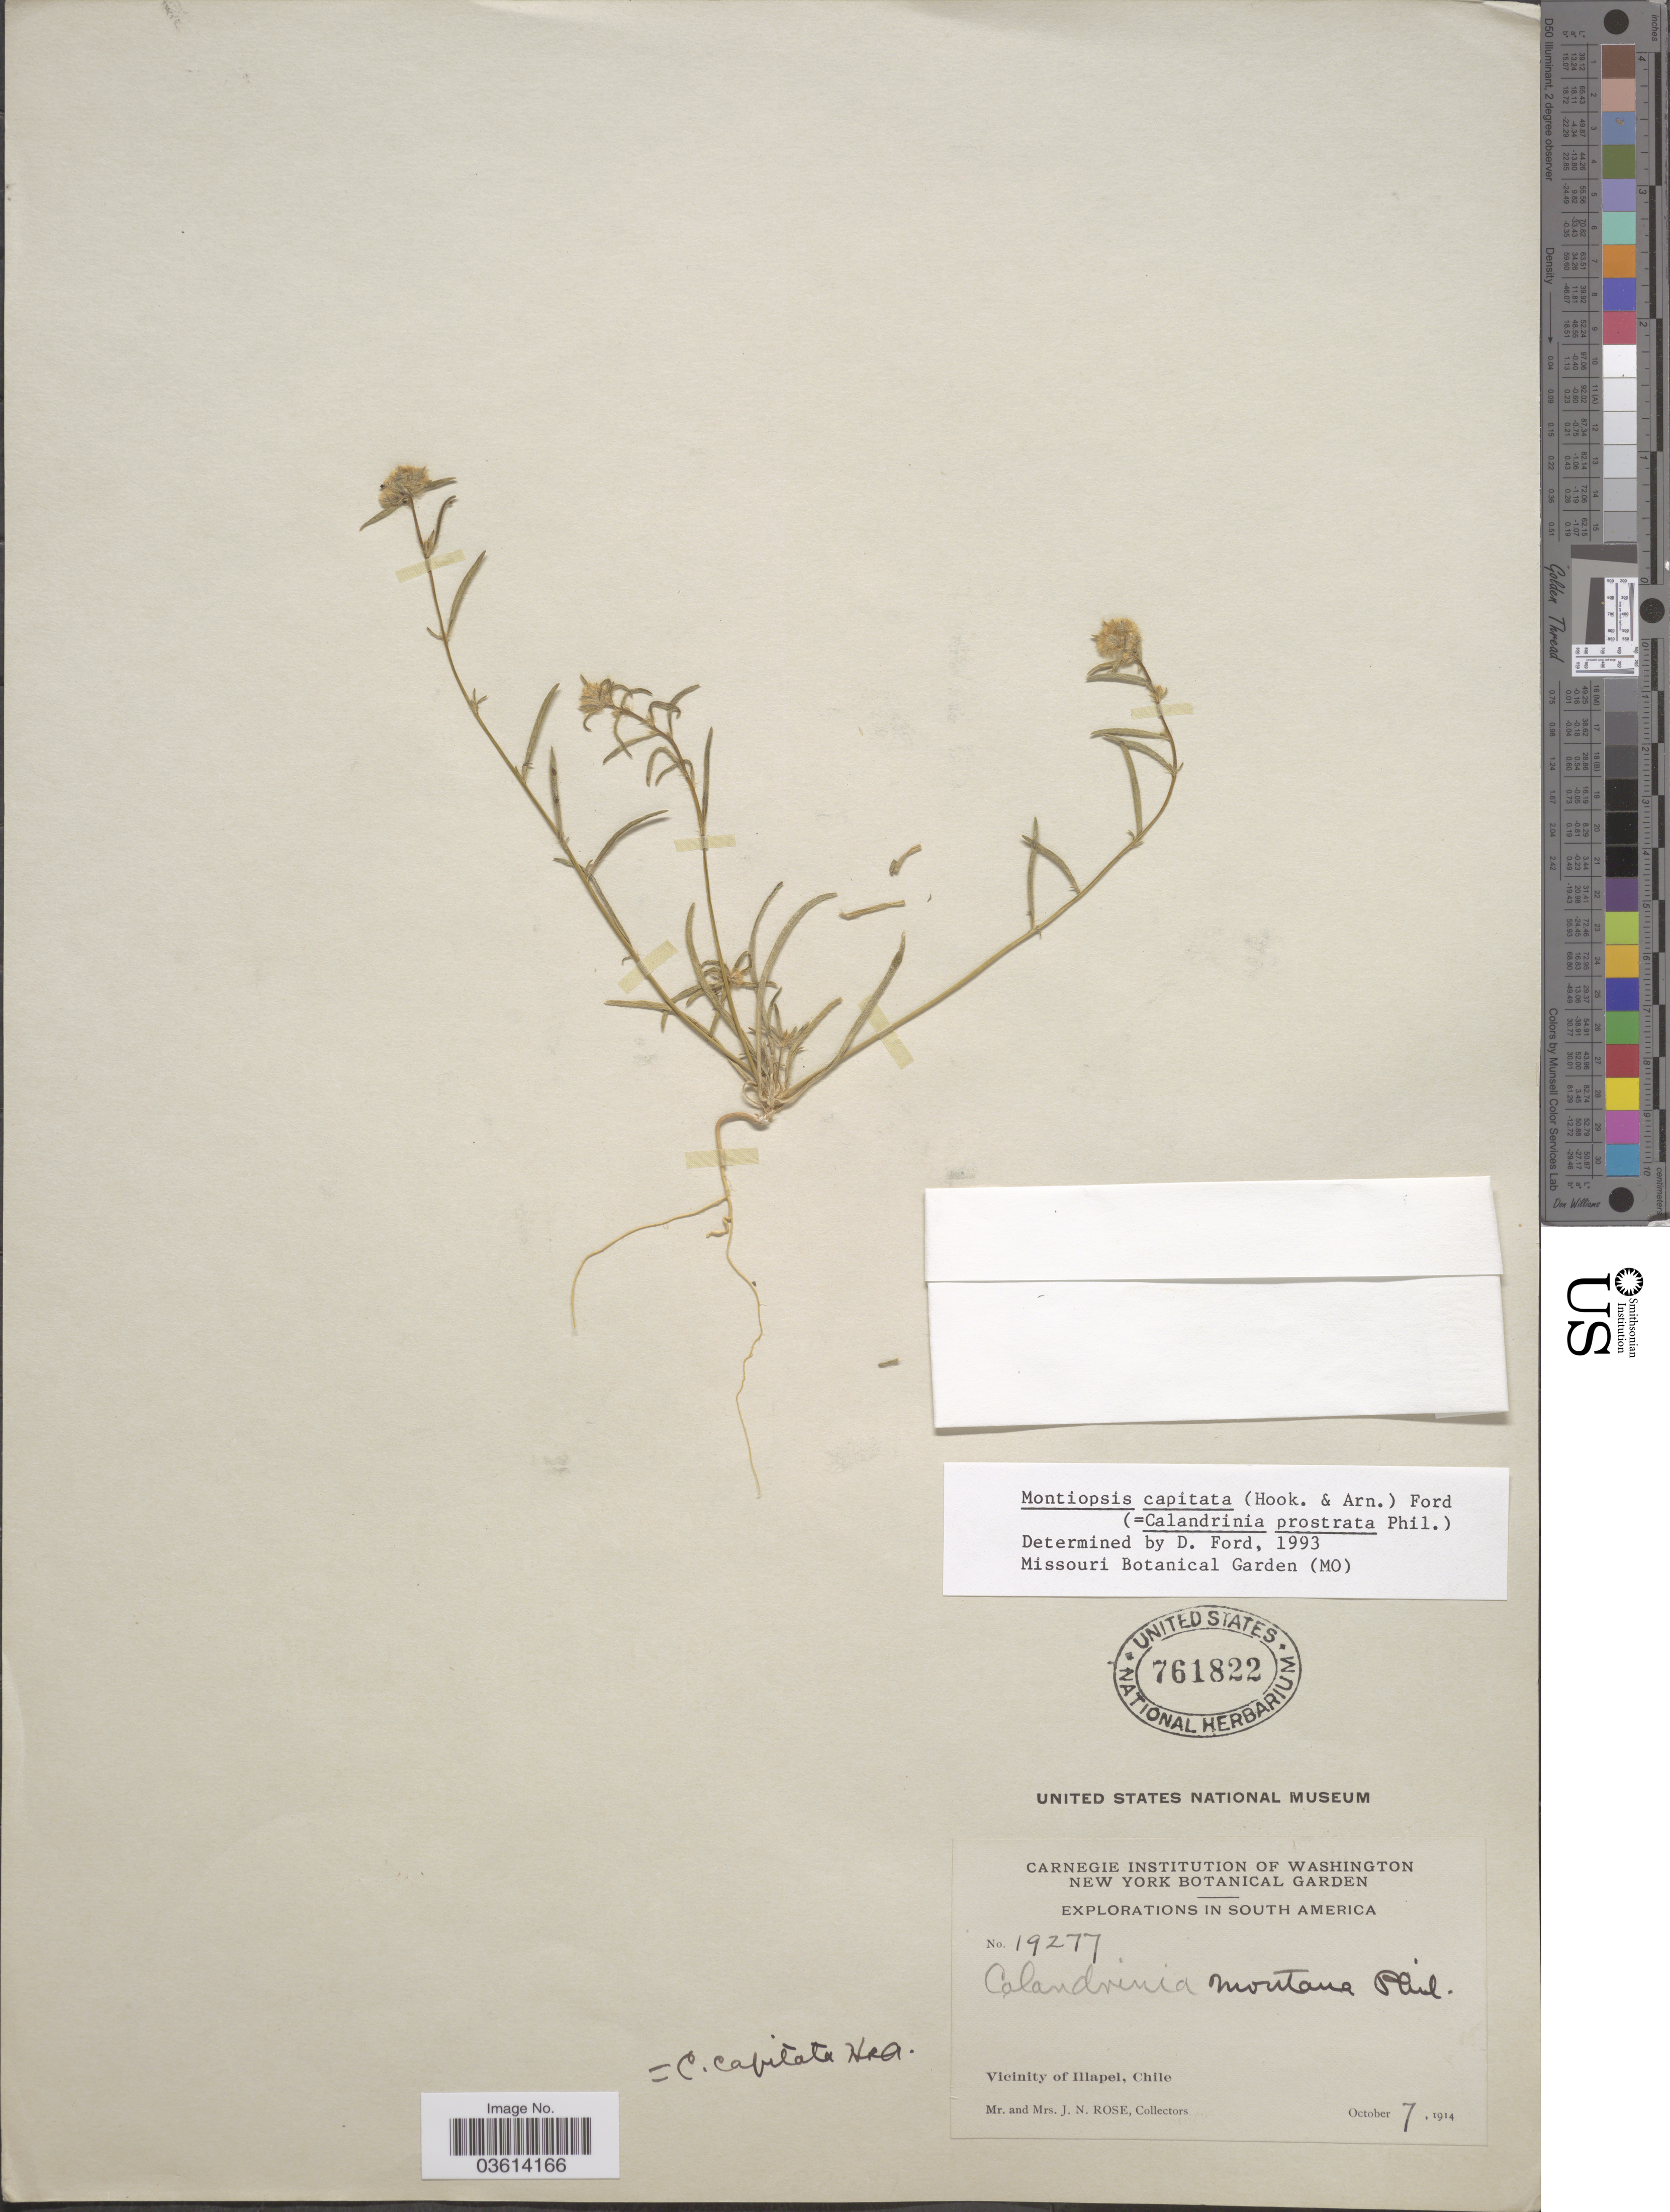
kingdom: Plantae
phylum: Tracheophyta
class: Magnoliopsida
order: Caryophyllales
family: Montiaceae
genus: Montiopsis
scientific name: Montiopsis capitata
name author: (Hook. & Arn.) D.I. Ford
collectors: J. N. Rose & L. B. Rose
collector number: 19277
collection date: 1914-10-07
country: Chile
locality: Vicinity of Illapel.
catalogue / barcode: US 761822